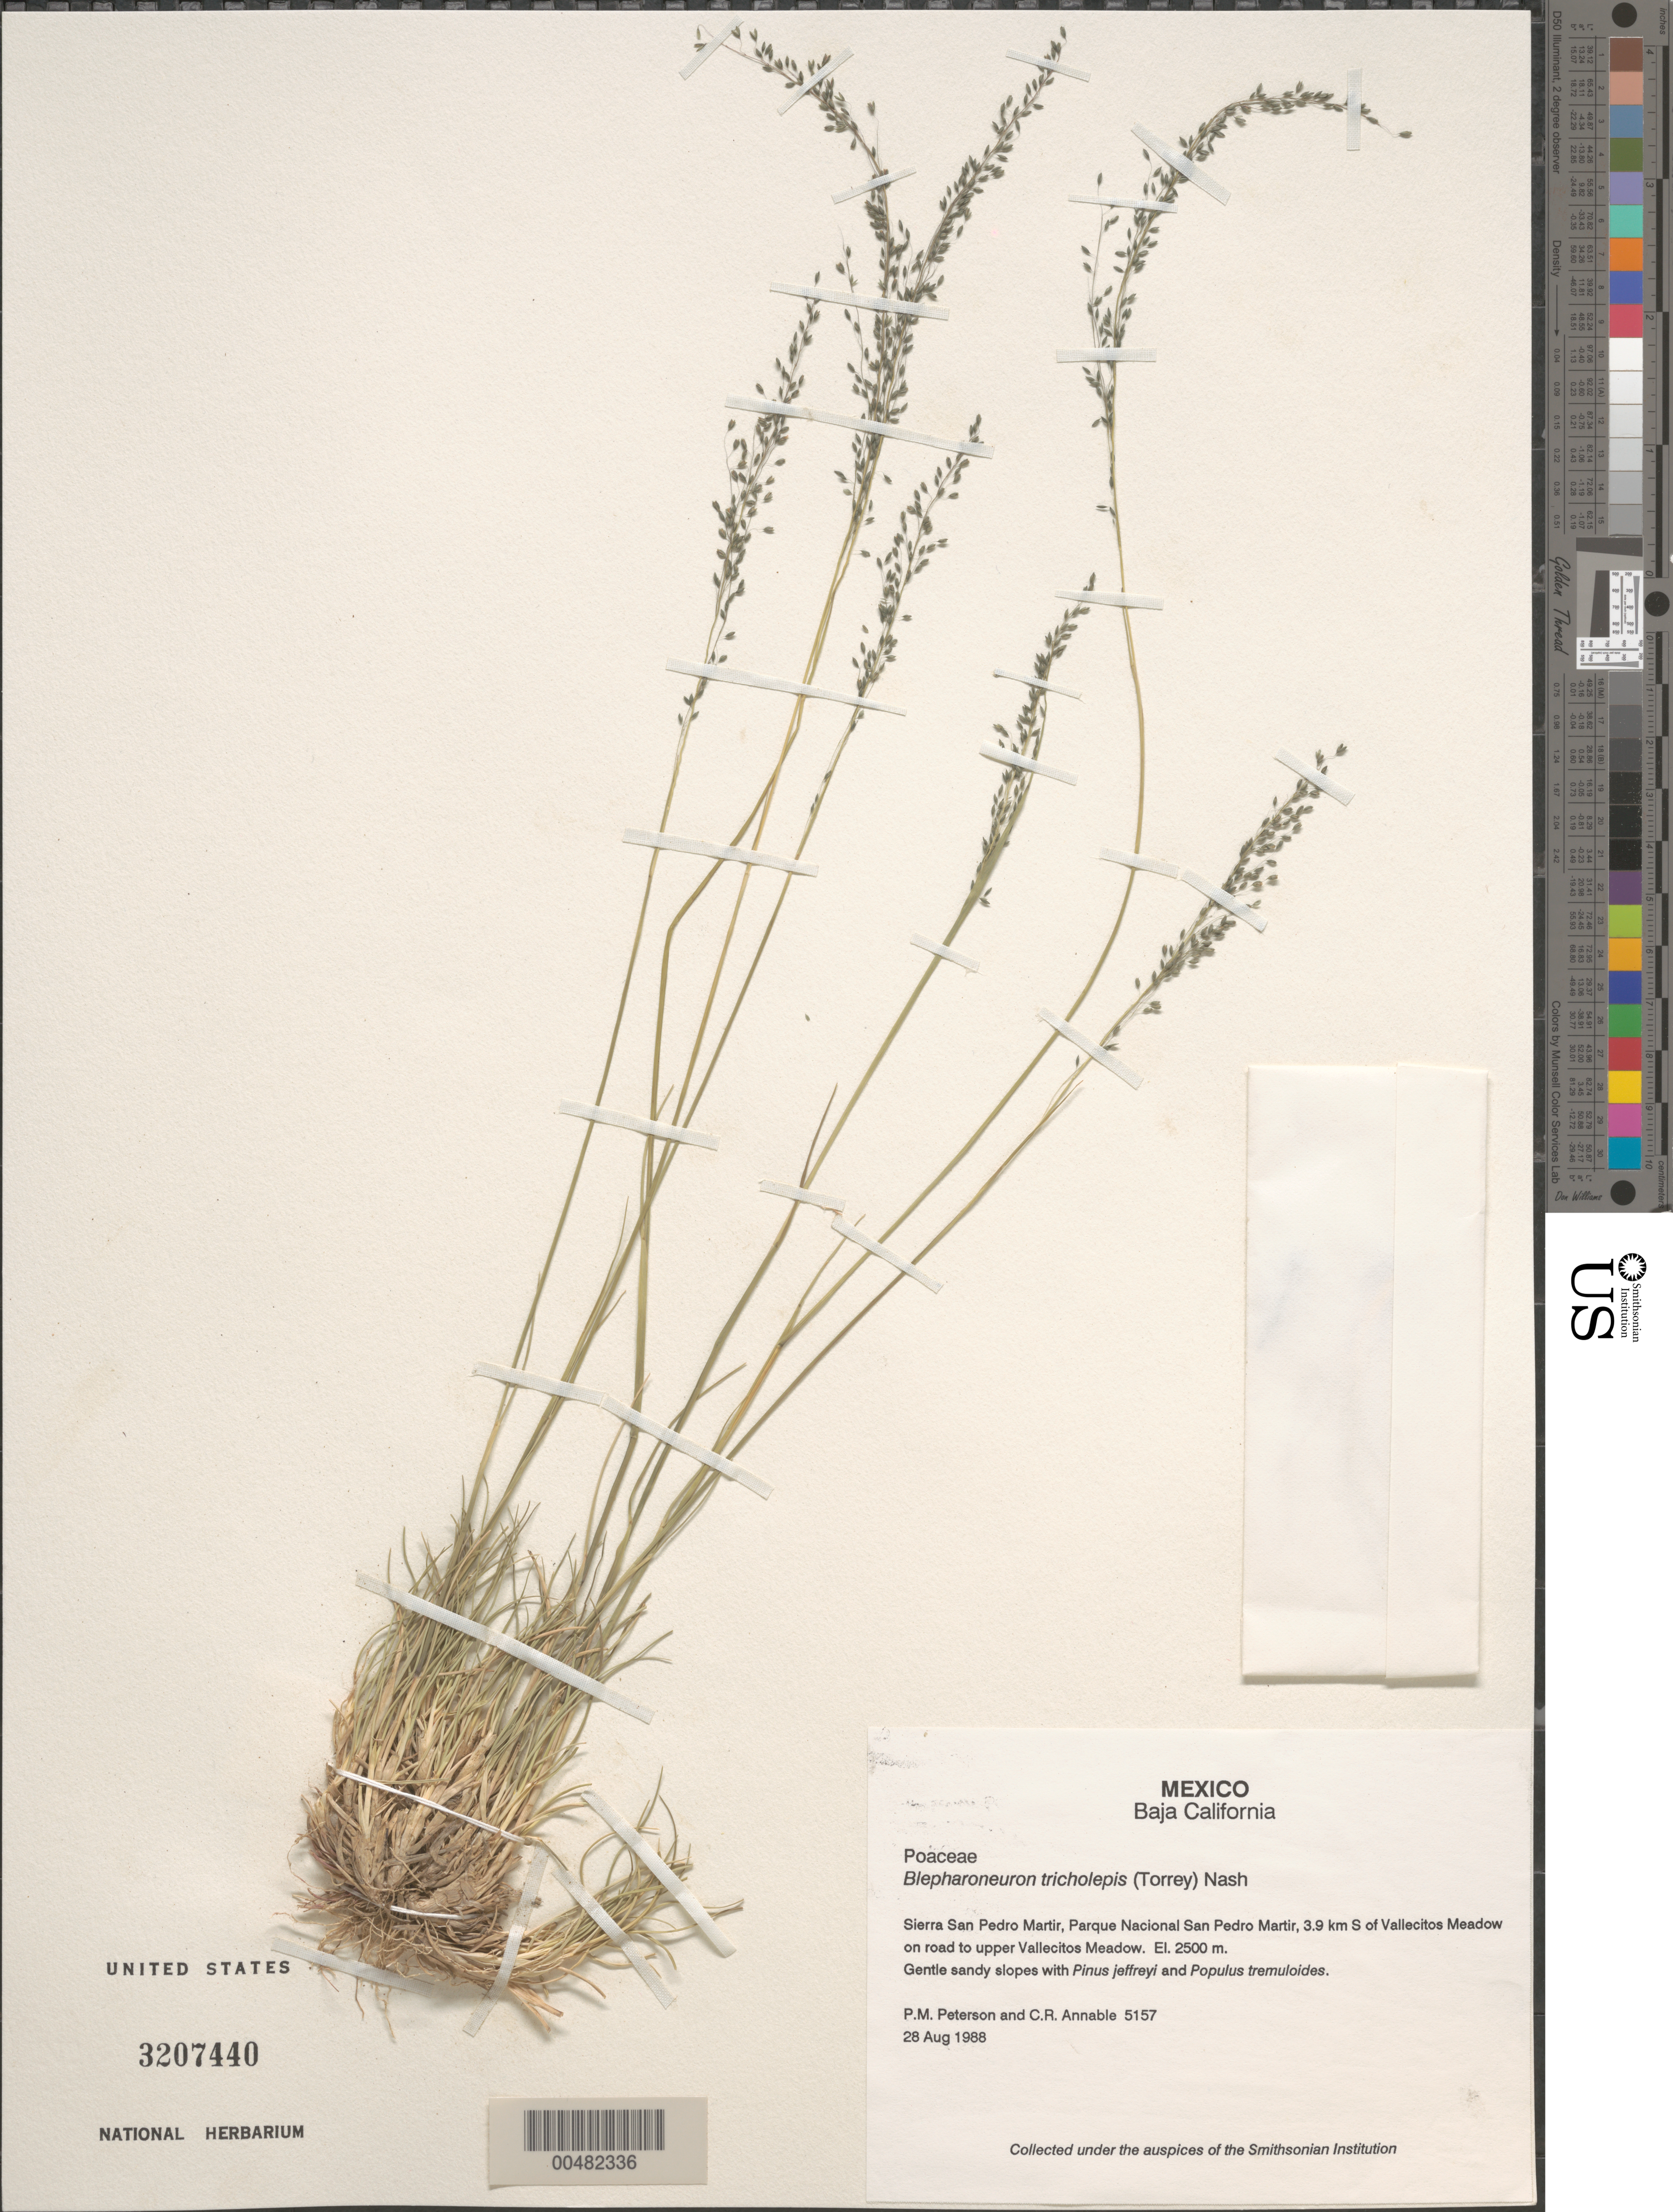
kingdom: Plantae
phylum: Tracheophyta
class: Liliopsida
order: Poales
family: Poaceae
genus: Blepharoneuron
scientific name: Blepharoneuron tricholepis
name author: (Torr.) Nash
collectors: P. M. Peterson & C. R. Annable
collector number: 5157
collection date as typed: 28 Aug 1988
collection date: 1988-08-28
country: Mexico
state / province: Baja California Norte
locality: Sierra San Pedro Martir, Parque Nacional San Pedro Martir, 3.9 km S of Vallecitos Meadow on rd to upper Vallecitos Meadow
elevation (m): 2500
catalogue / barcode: US 3207440